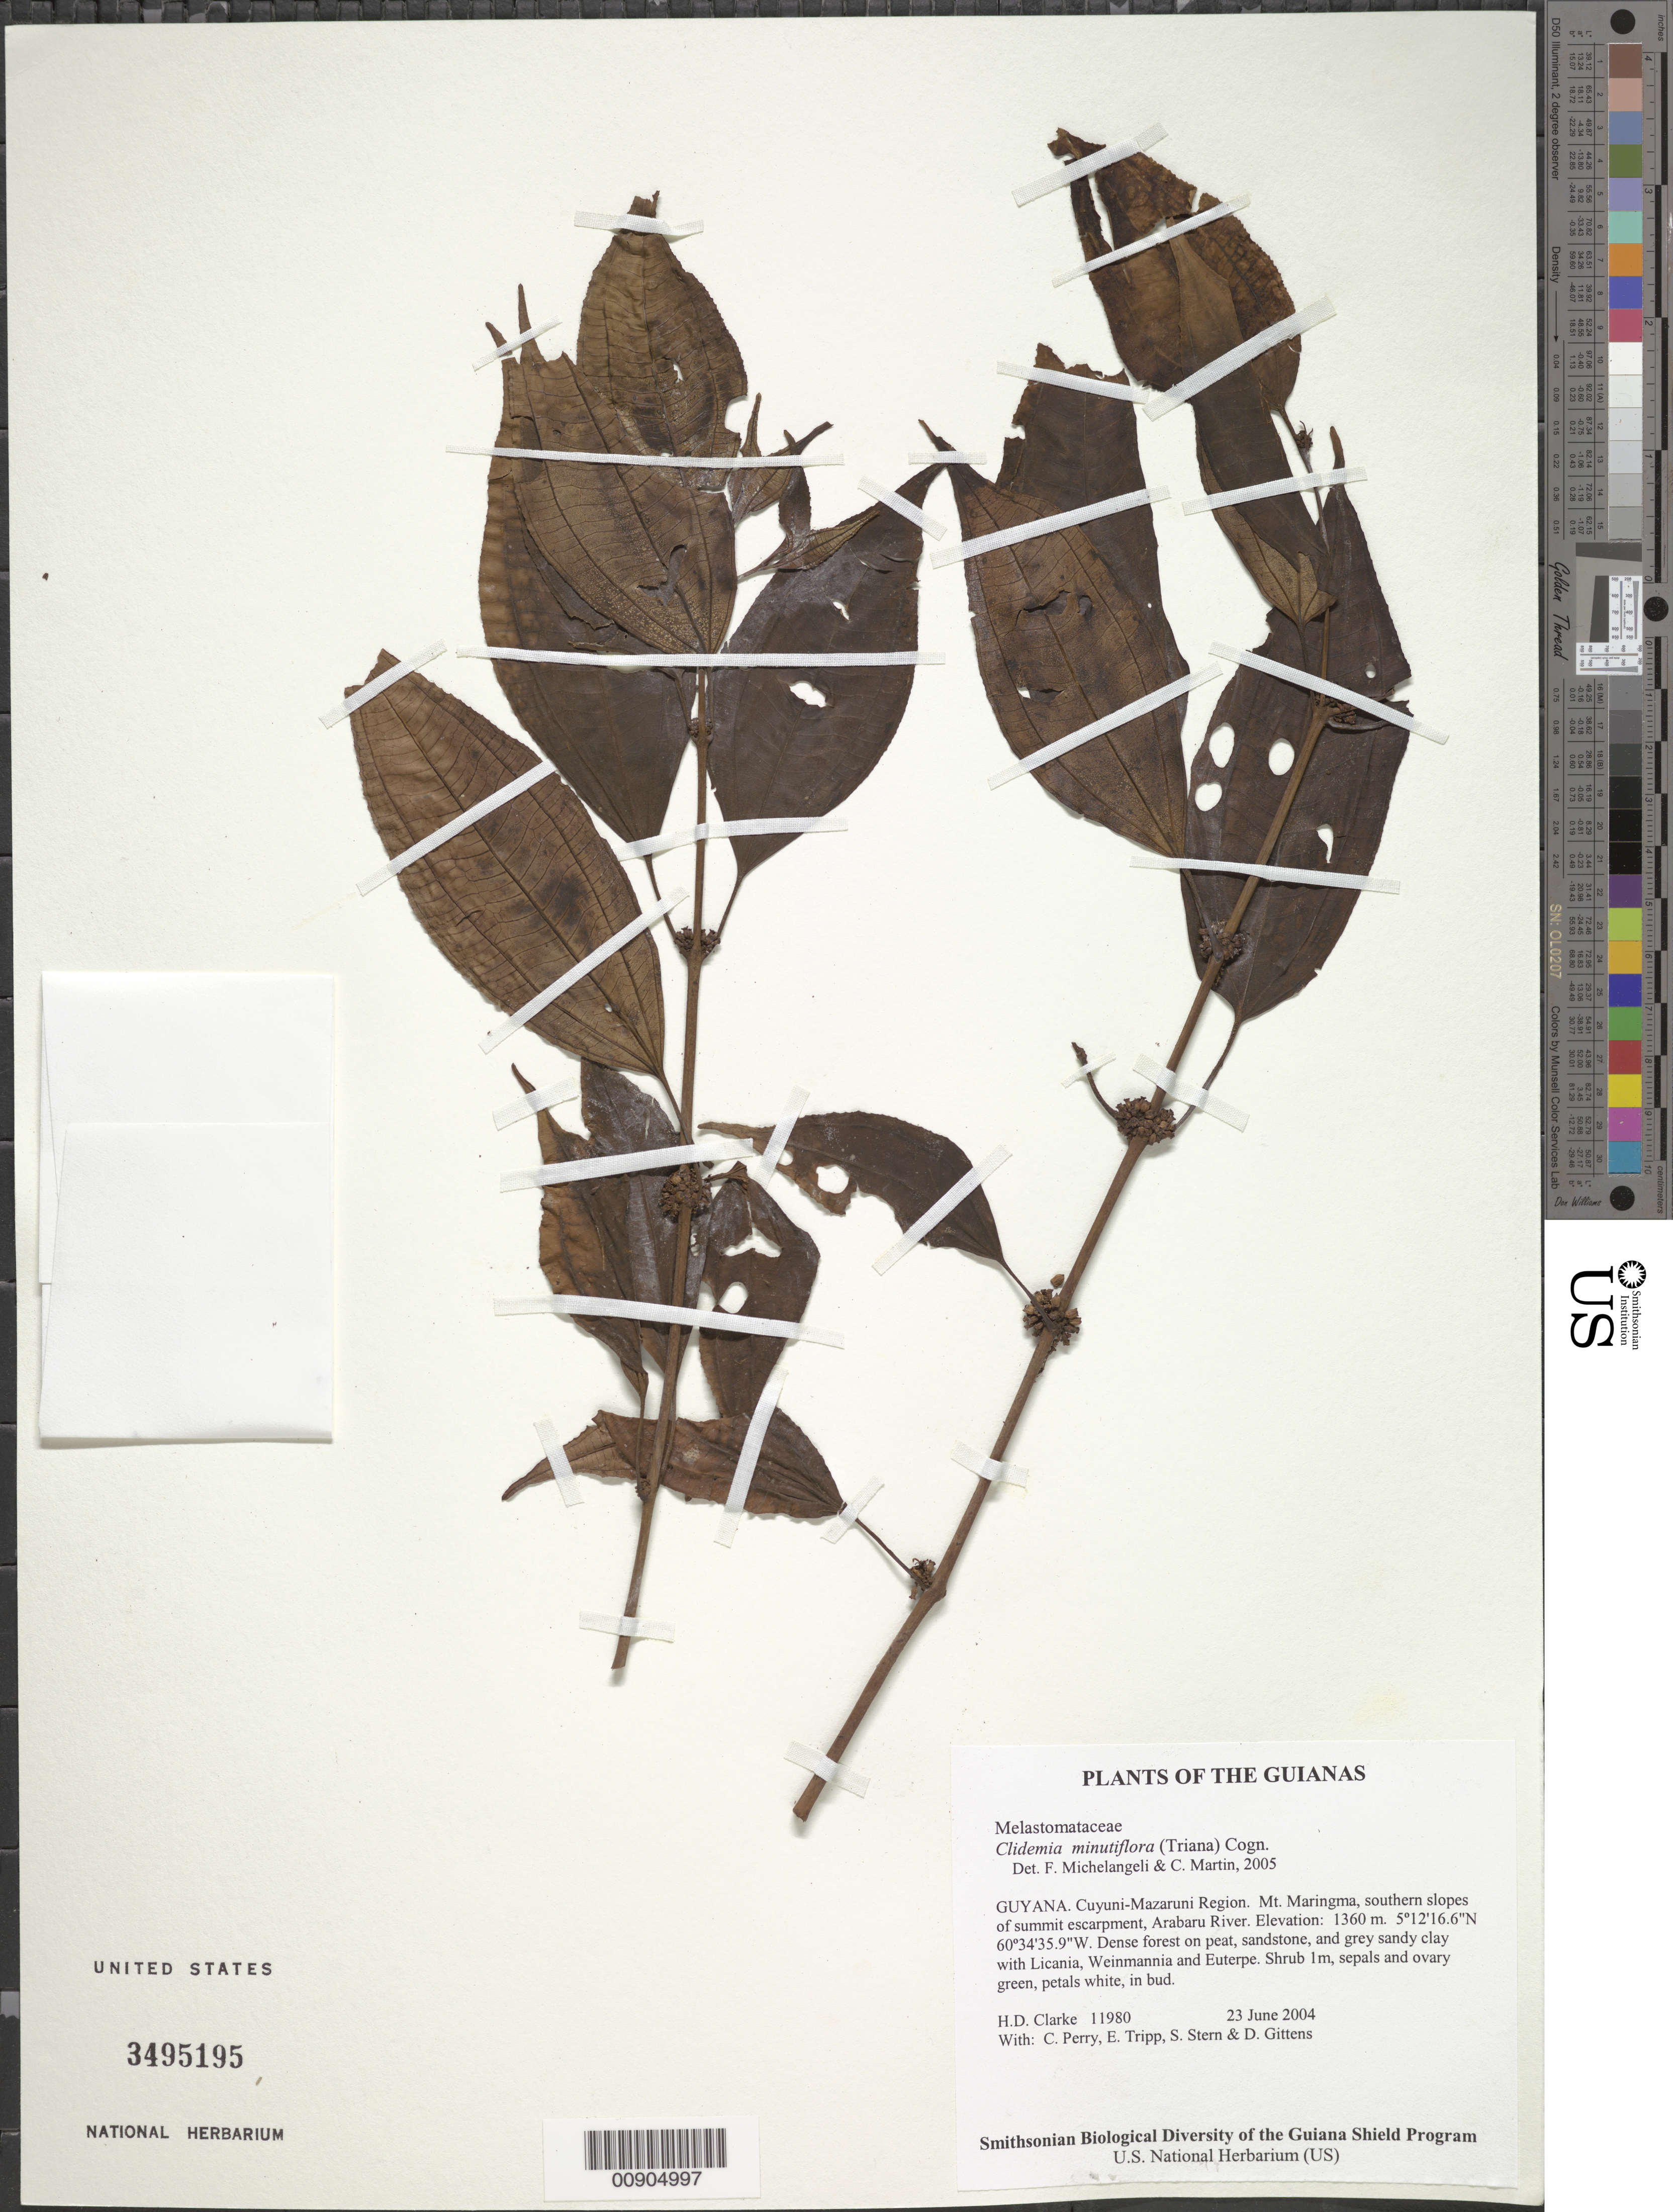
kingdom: Plantae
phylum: Tracheophyta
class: Magnoliopsida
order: Myrtales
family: Melastomataceae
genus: Clidemia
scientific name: Clidemia minutiflora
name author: (Triana) Cogn.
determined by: Michelangeli, F. A.; Martin, C.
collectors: H. D. Clarke, C. Perry, E. Tripp, S. R. Stern & D. Gittens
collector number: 11980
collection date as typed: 23 June 2004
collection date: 2004-06-23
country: Guyana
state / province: Cuyuni-Mazaruni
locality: Mt. Maringma, southern slopes of summit escarpment, Arabaru River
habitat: Dense forest on peat, sandstone, and grey sandy clay with Licania, Weinmannia and Euterpe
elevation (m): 1360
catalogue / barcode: US 3495195